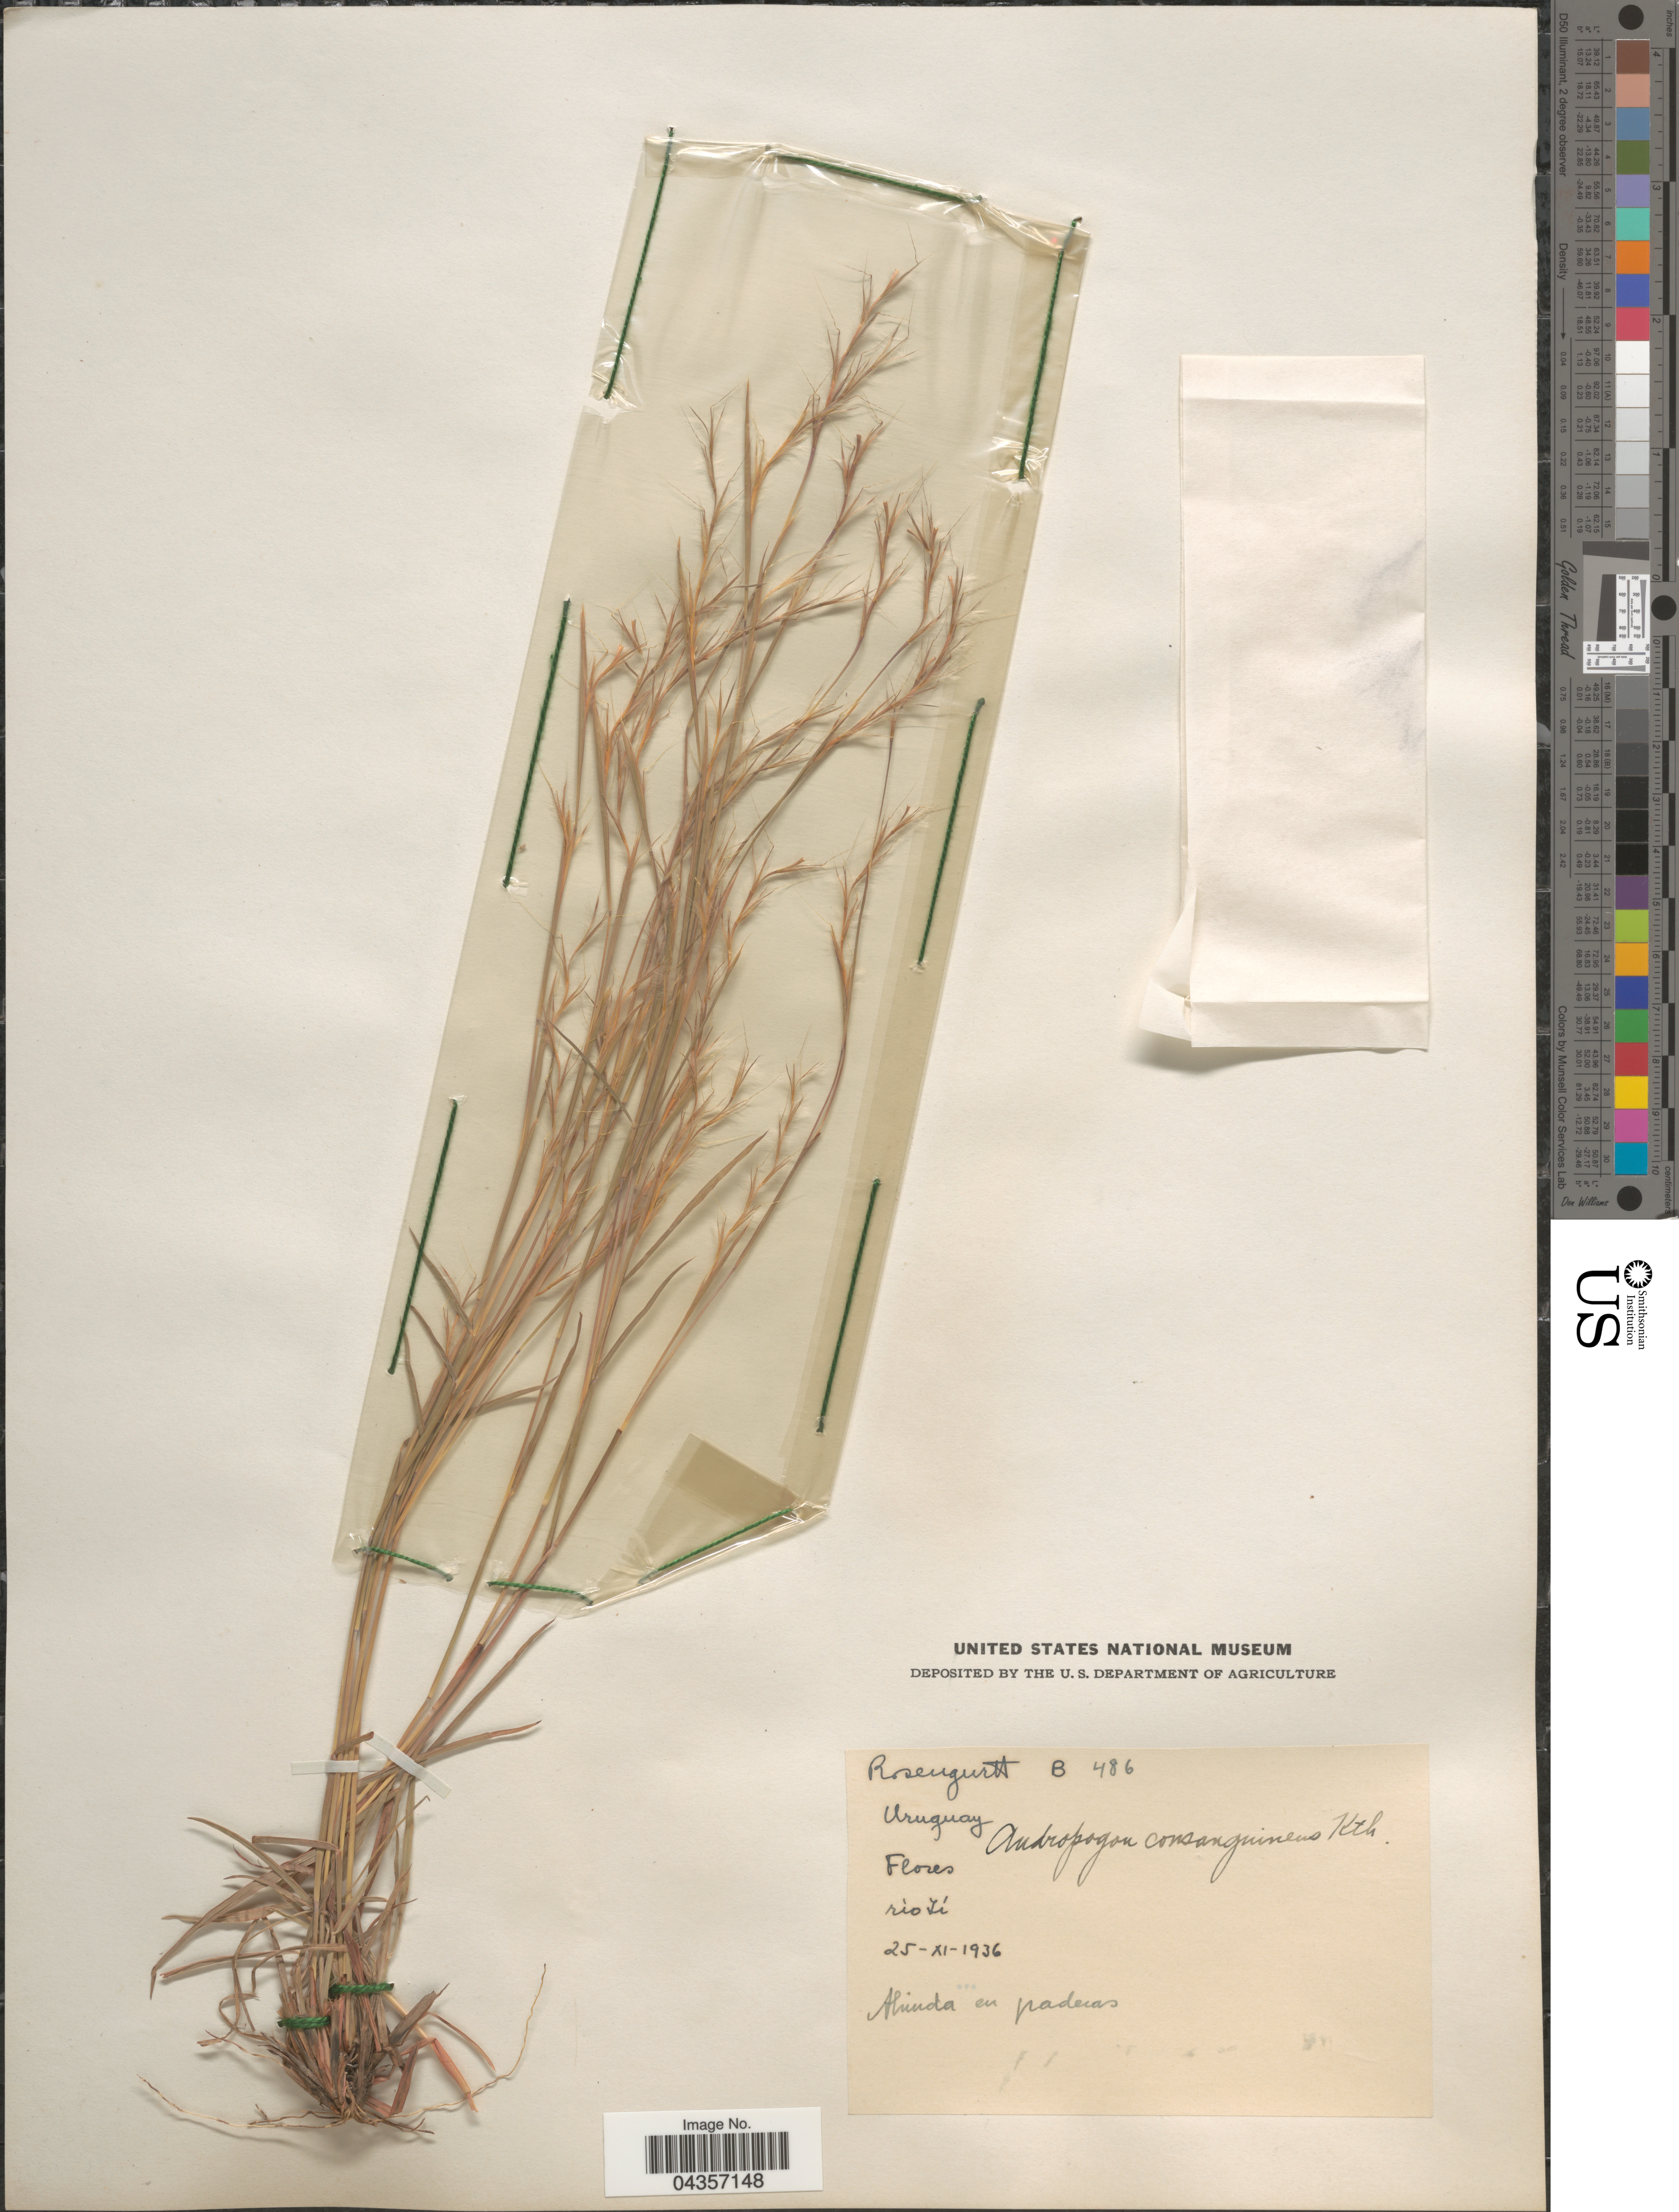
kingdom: Plantae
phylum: Tracheophyta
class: Liliopsida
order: Poales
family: Poaceae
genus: Schizachyrium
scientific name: Schizachyrium spicatum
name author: (Spreng.) Wipff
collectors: Rosengurtt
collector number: B486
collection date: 1936-11-25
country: Uruguay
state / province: Flores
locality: Río Yí.